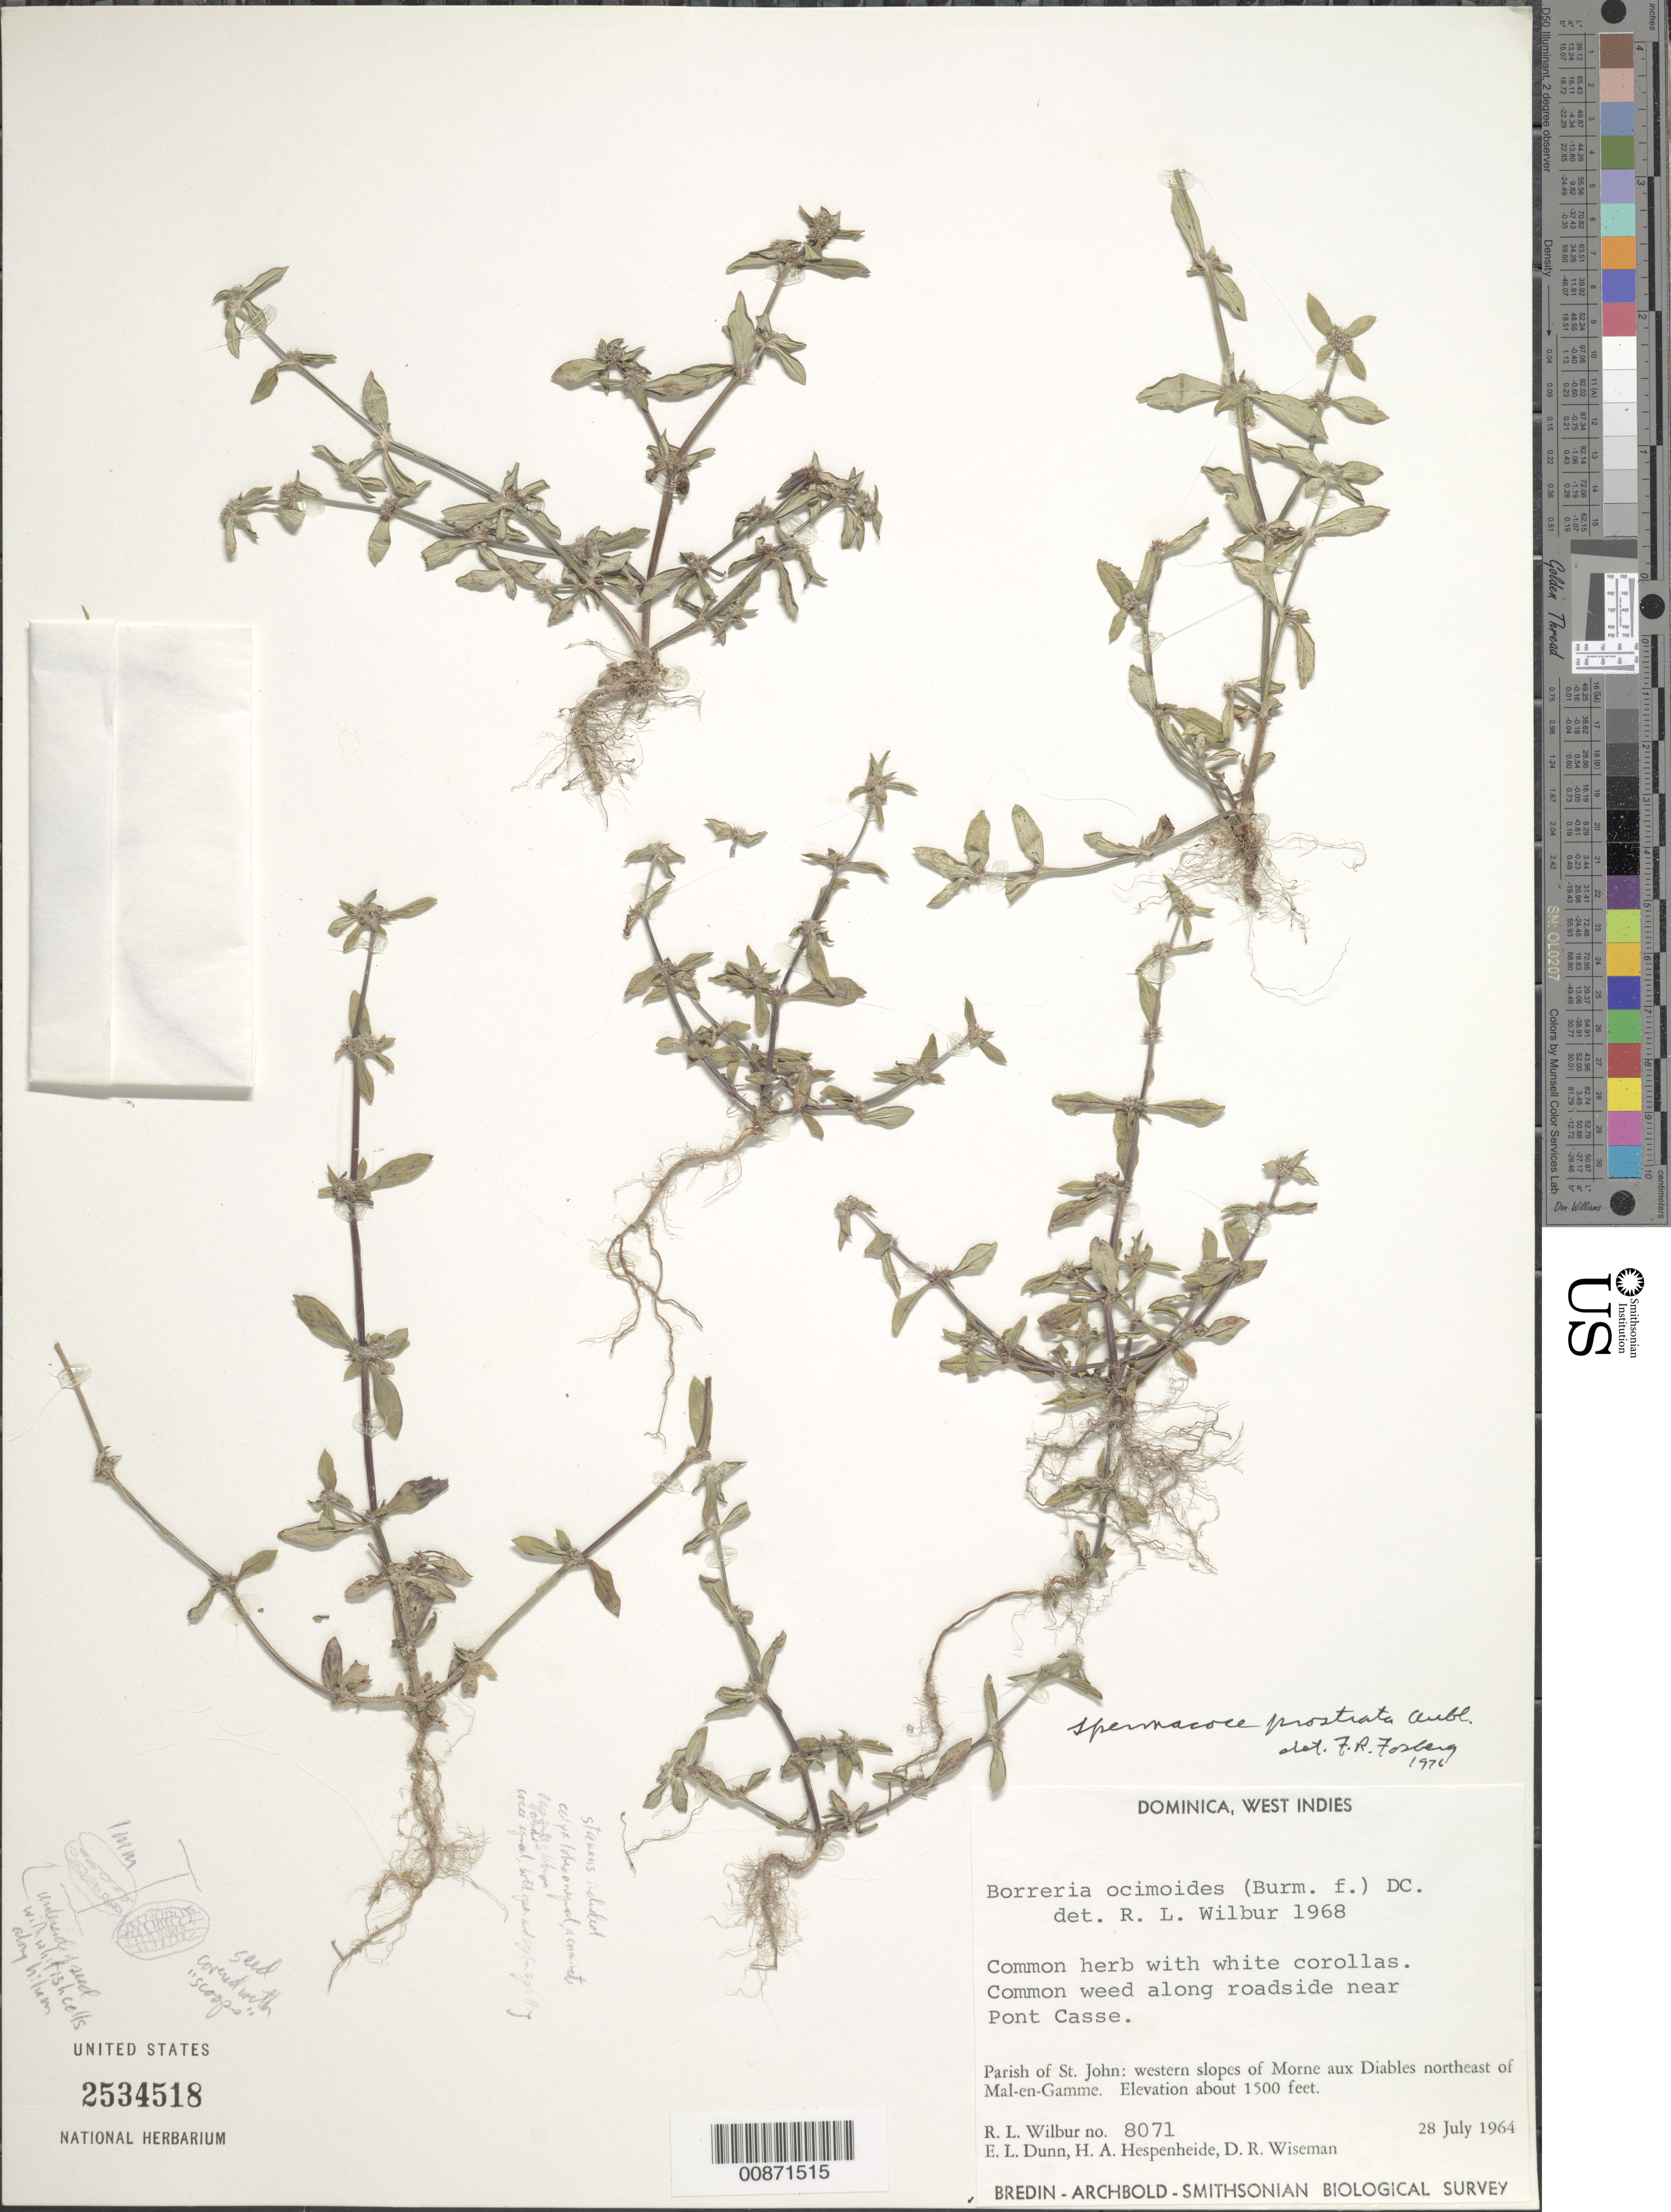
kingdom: Plantae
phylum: Tracheophyta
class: Magnoliopsida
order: Gentianales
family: Rubiaceae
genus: Spermacoce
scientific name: Spermacoce prostrata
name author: Aubl.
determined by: Fosberg, F. R.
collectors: R. L. Wilbur, E. Dunn, H. A. Hespenheide & D. R. Wiseman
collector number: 8071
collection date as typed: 28 Jul 1964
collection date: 1964-07-28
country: Dominica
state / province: St. John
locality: Western slopes of Morne aux Diables, northeast of Mal-en-Gamme. Near Pont Casse.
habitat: Along roadside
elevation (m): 457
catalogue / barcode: US 2534518